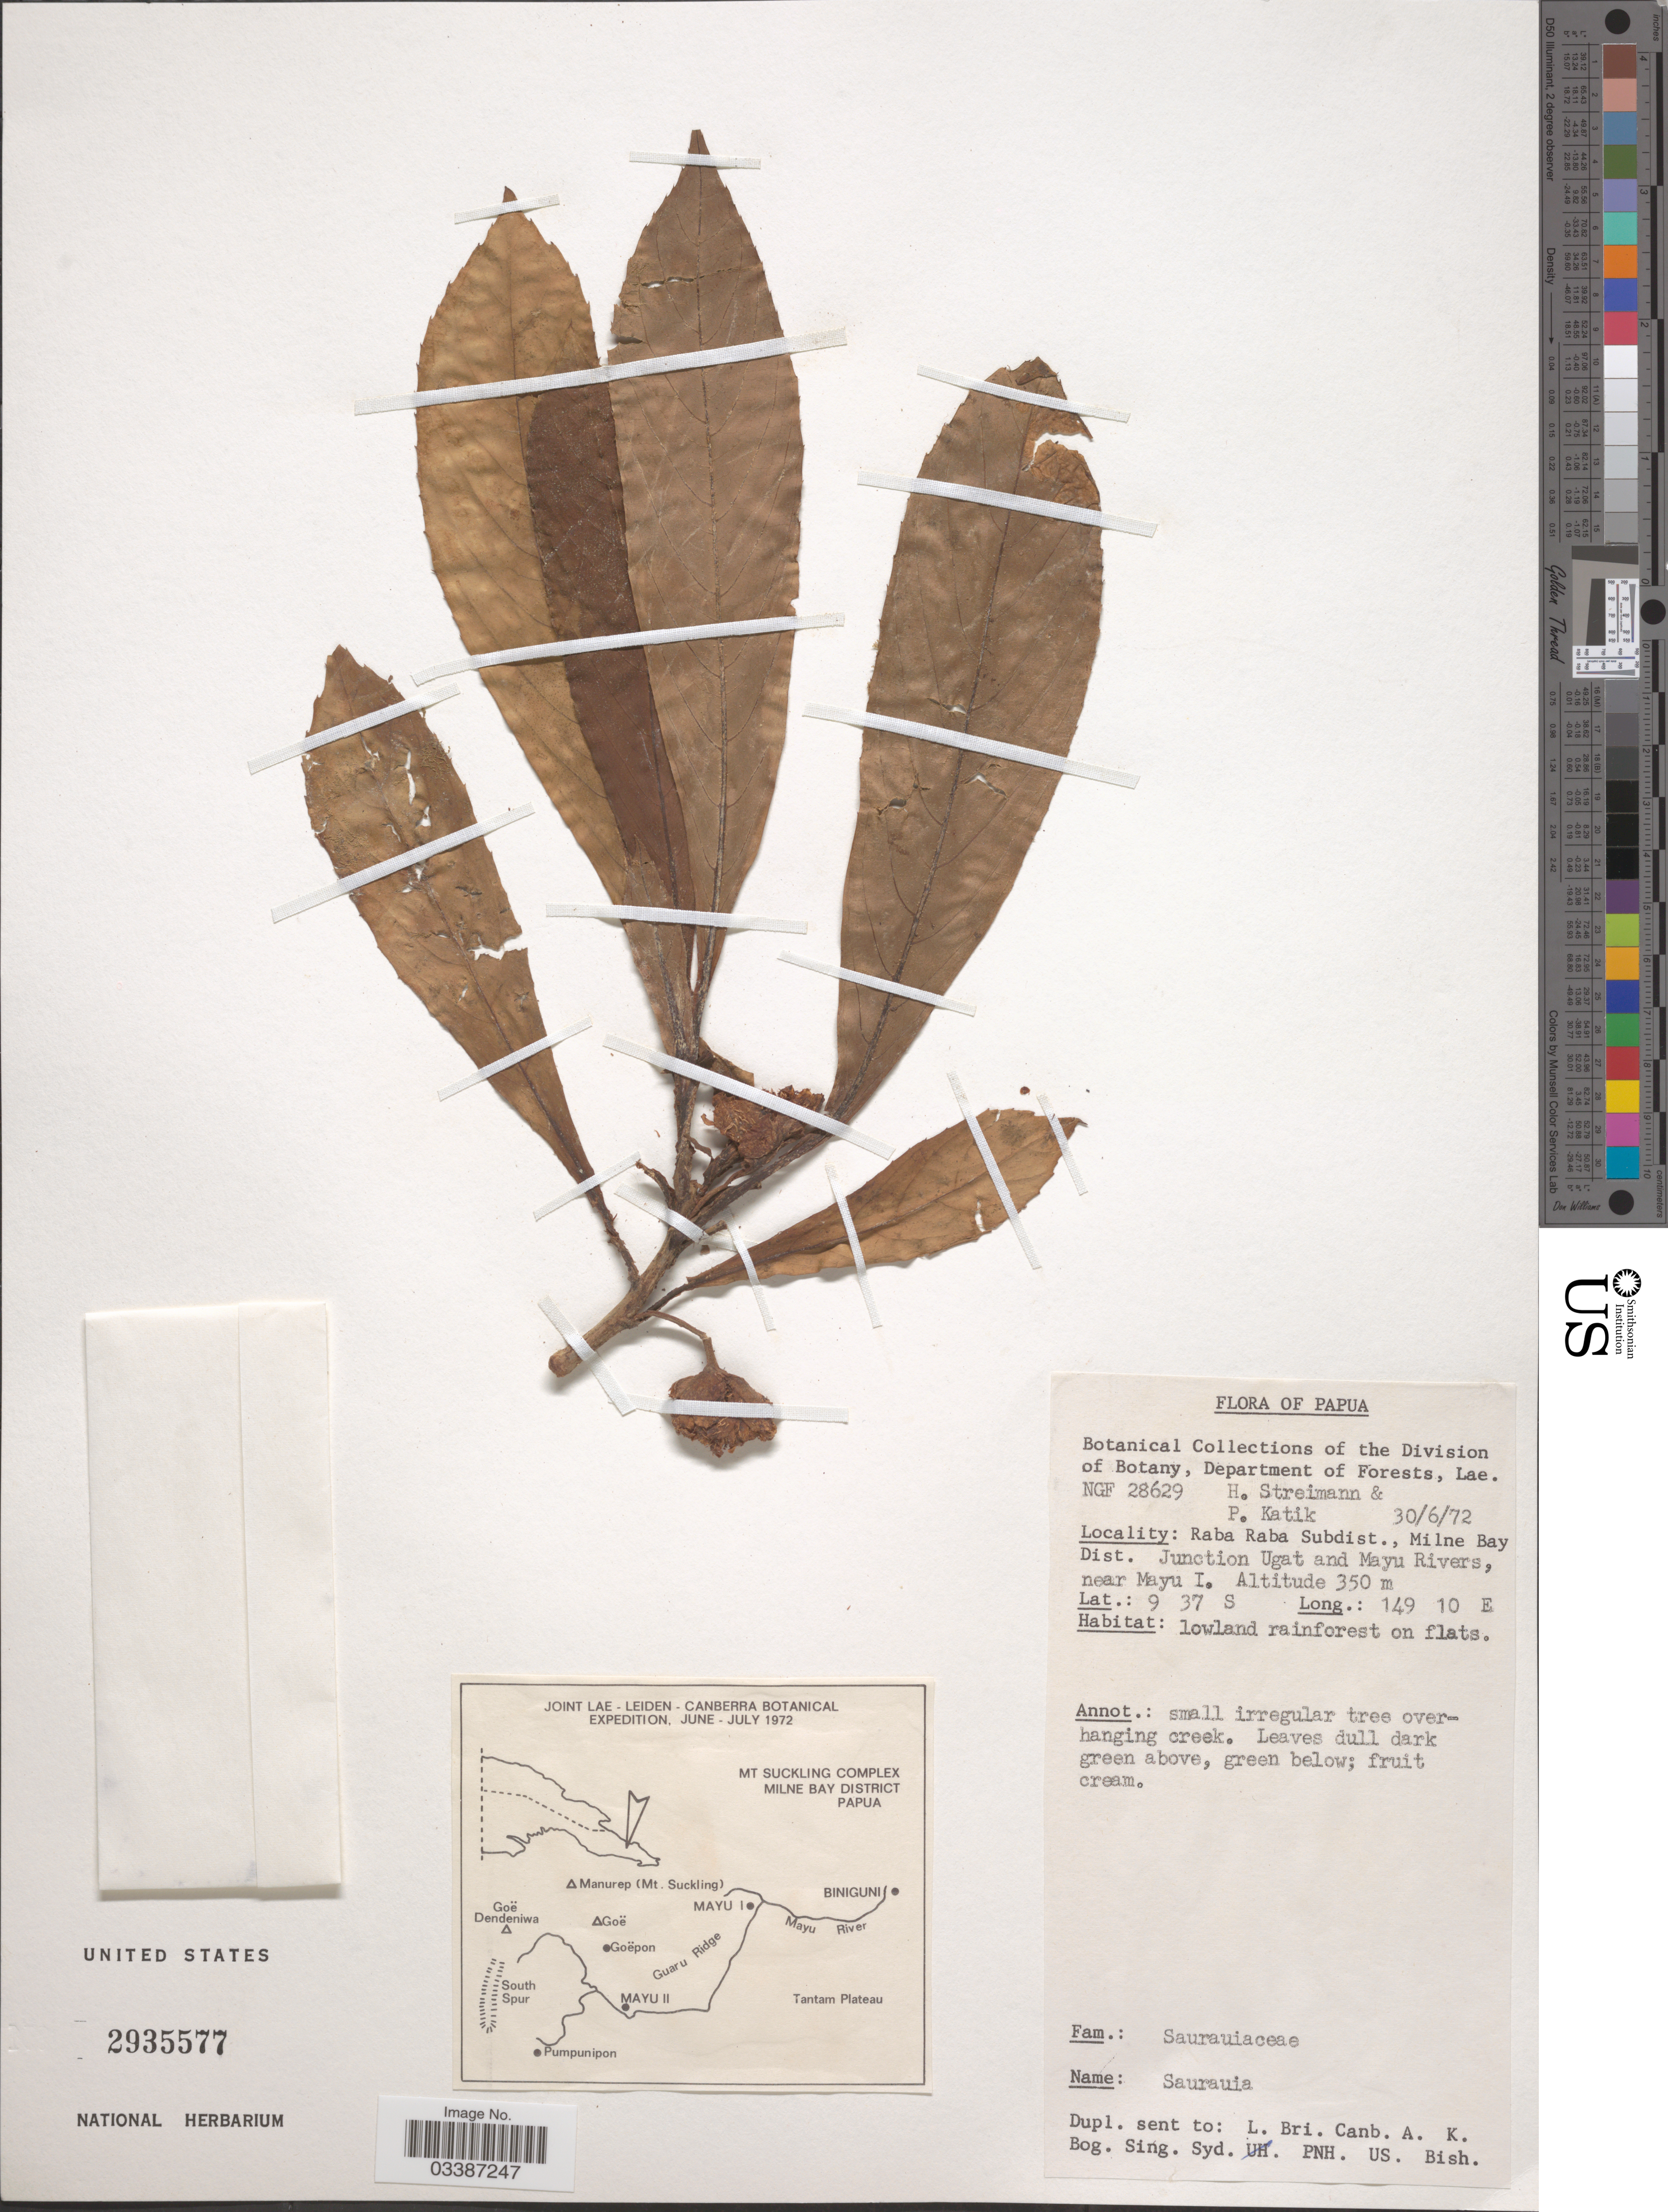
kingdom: Plantae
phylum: Tracheophyta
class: Magnoliopsida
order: Ericales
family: Actinidiaceae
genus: Saurauia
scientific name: Saurauia sp.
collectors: H. Streimann & P. Katik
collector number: NGF 28629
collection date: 1972-06-30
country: Papua New Guinea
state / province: Milne Bay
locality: Papua. Raba Raba Subdist., Milne Bay Dist. Junction Ugat and Mayu River, near Mayu I.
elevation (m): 350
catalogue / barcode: US 2935577